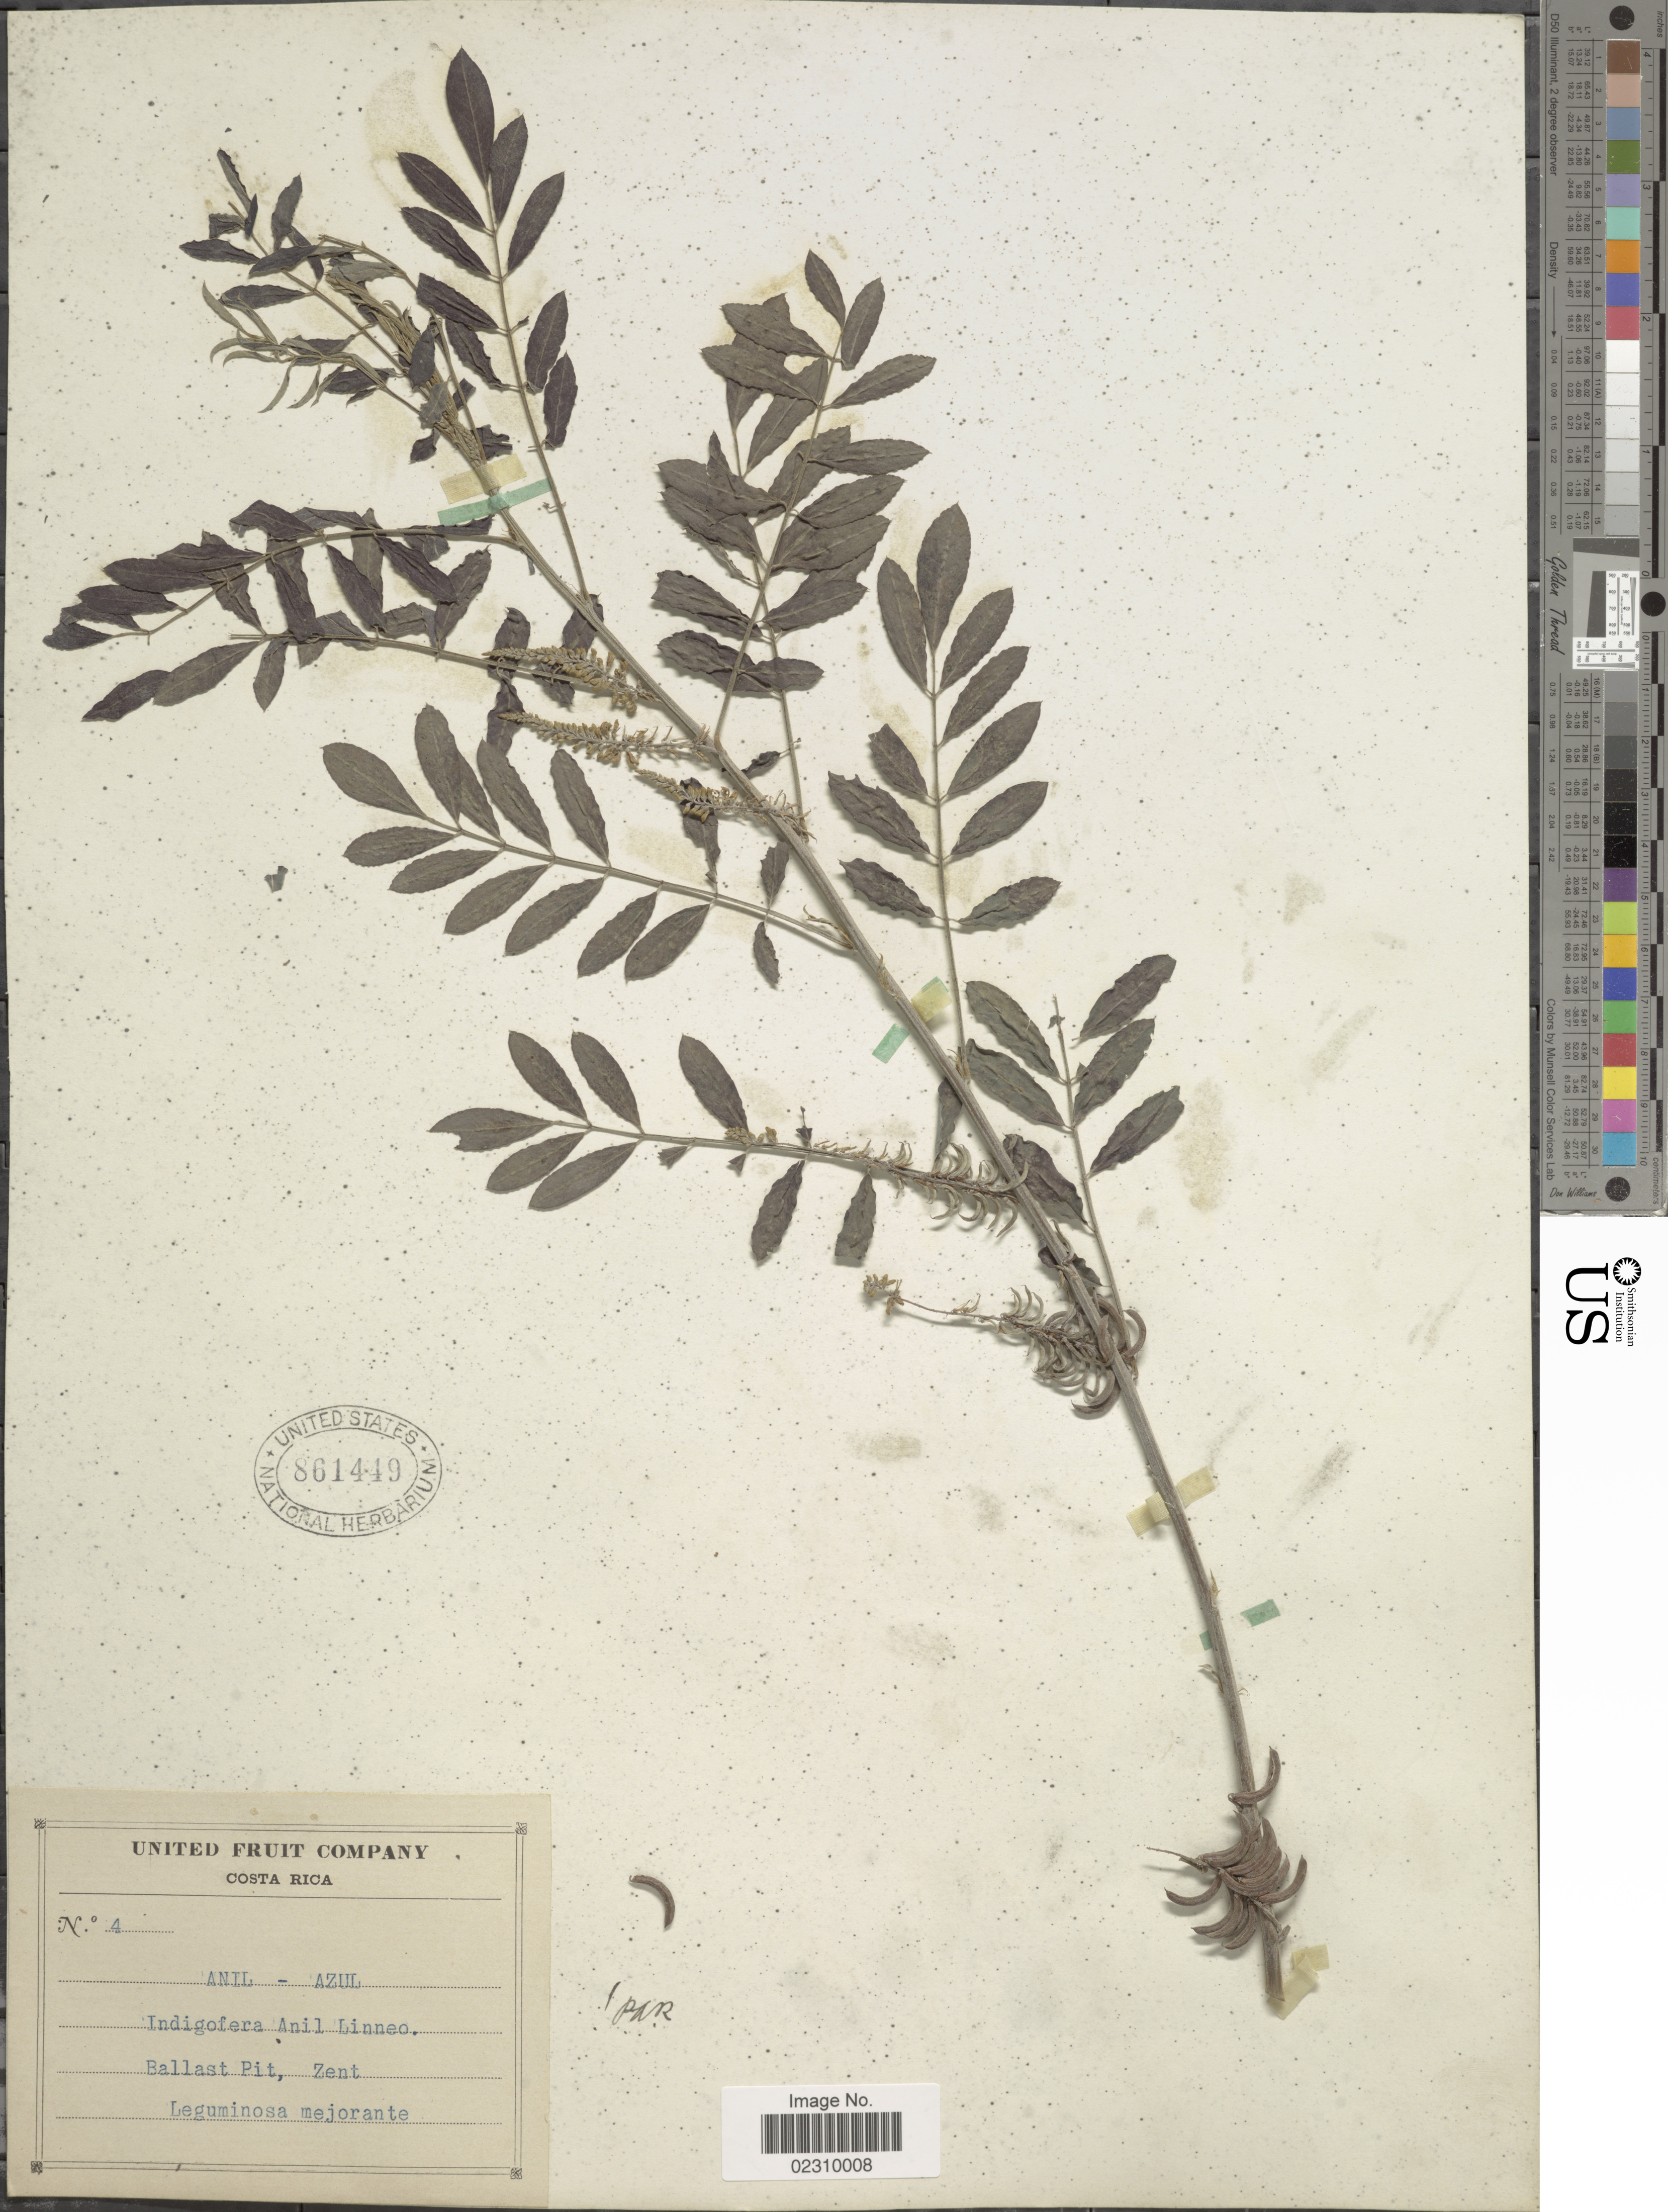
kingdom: Plantae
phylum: Tracheophyta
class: Magnoliopsida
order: Fabales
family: Fabaceae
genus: Indigofera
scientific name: Indigofera suffruticosa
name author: Mill.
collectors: United Fruit Company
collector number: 4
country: Costa Rica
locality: Ballast Pit, Zent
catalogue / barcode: US 861449